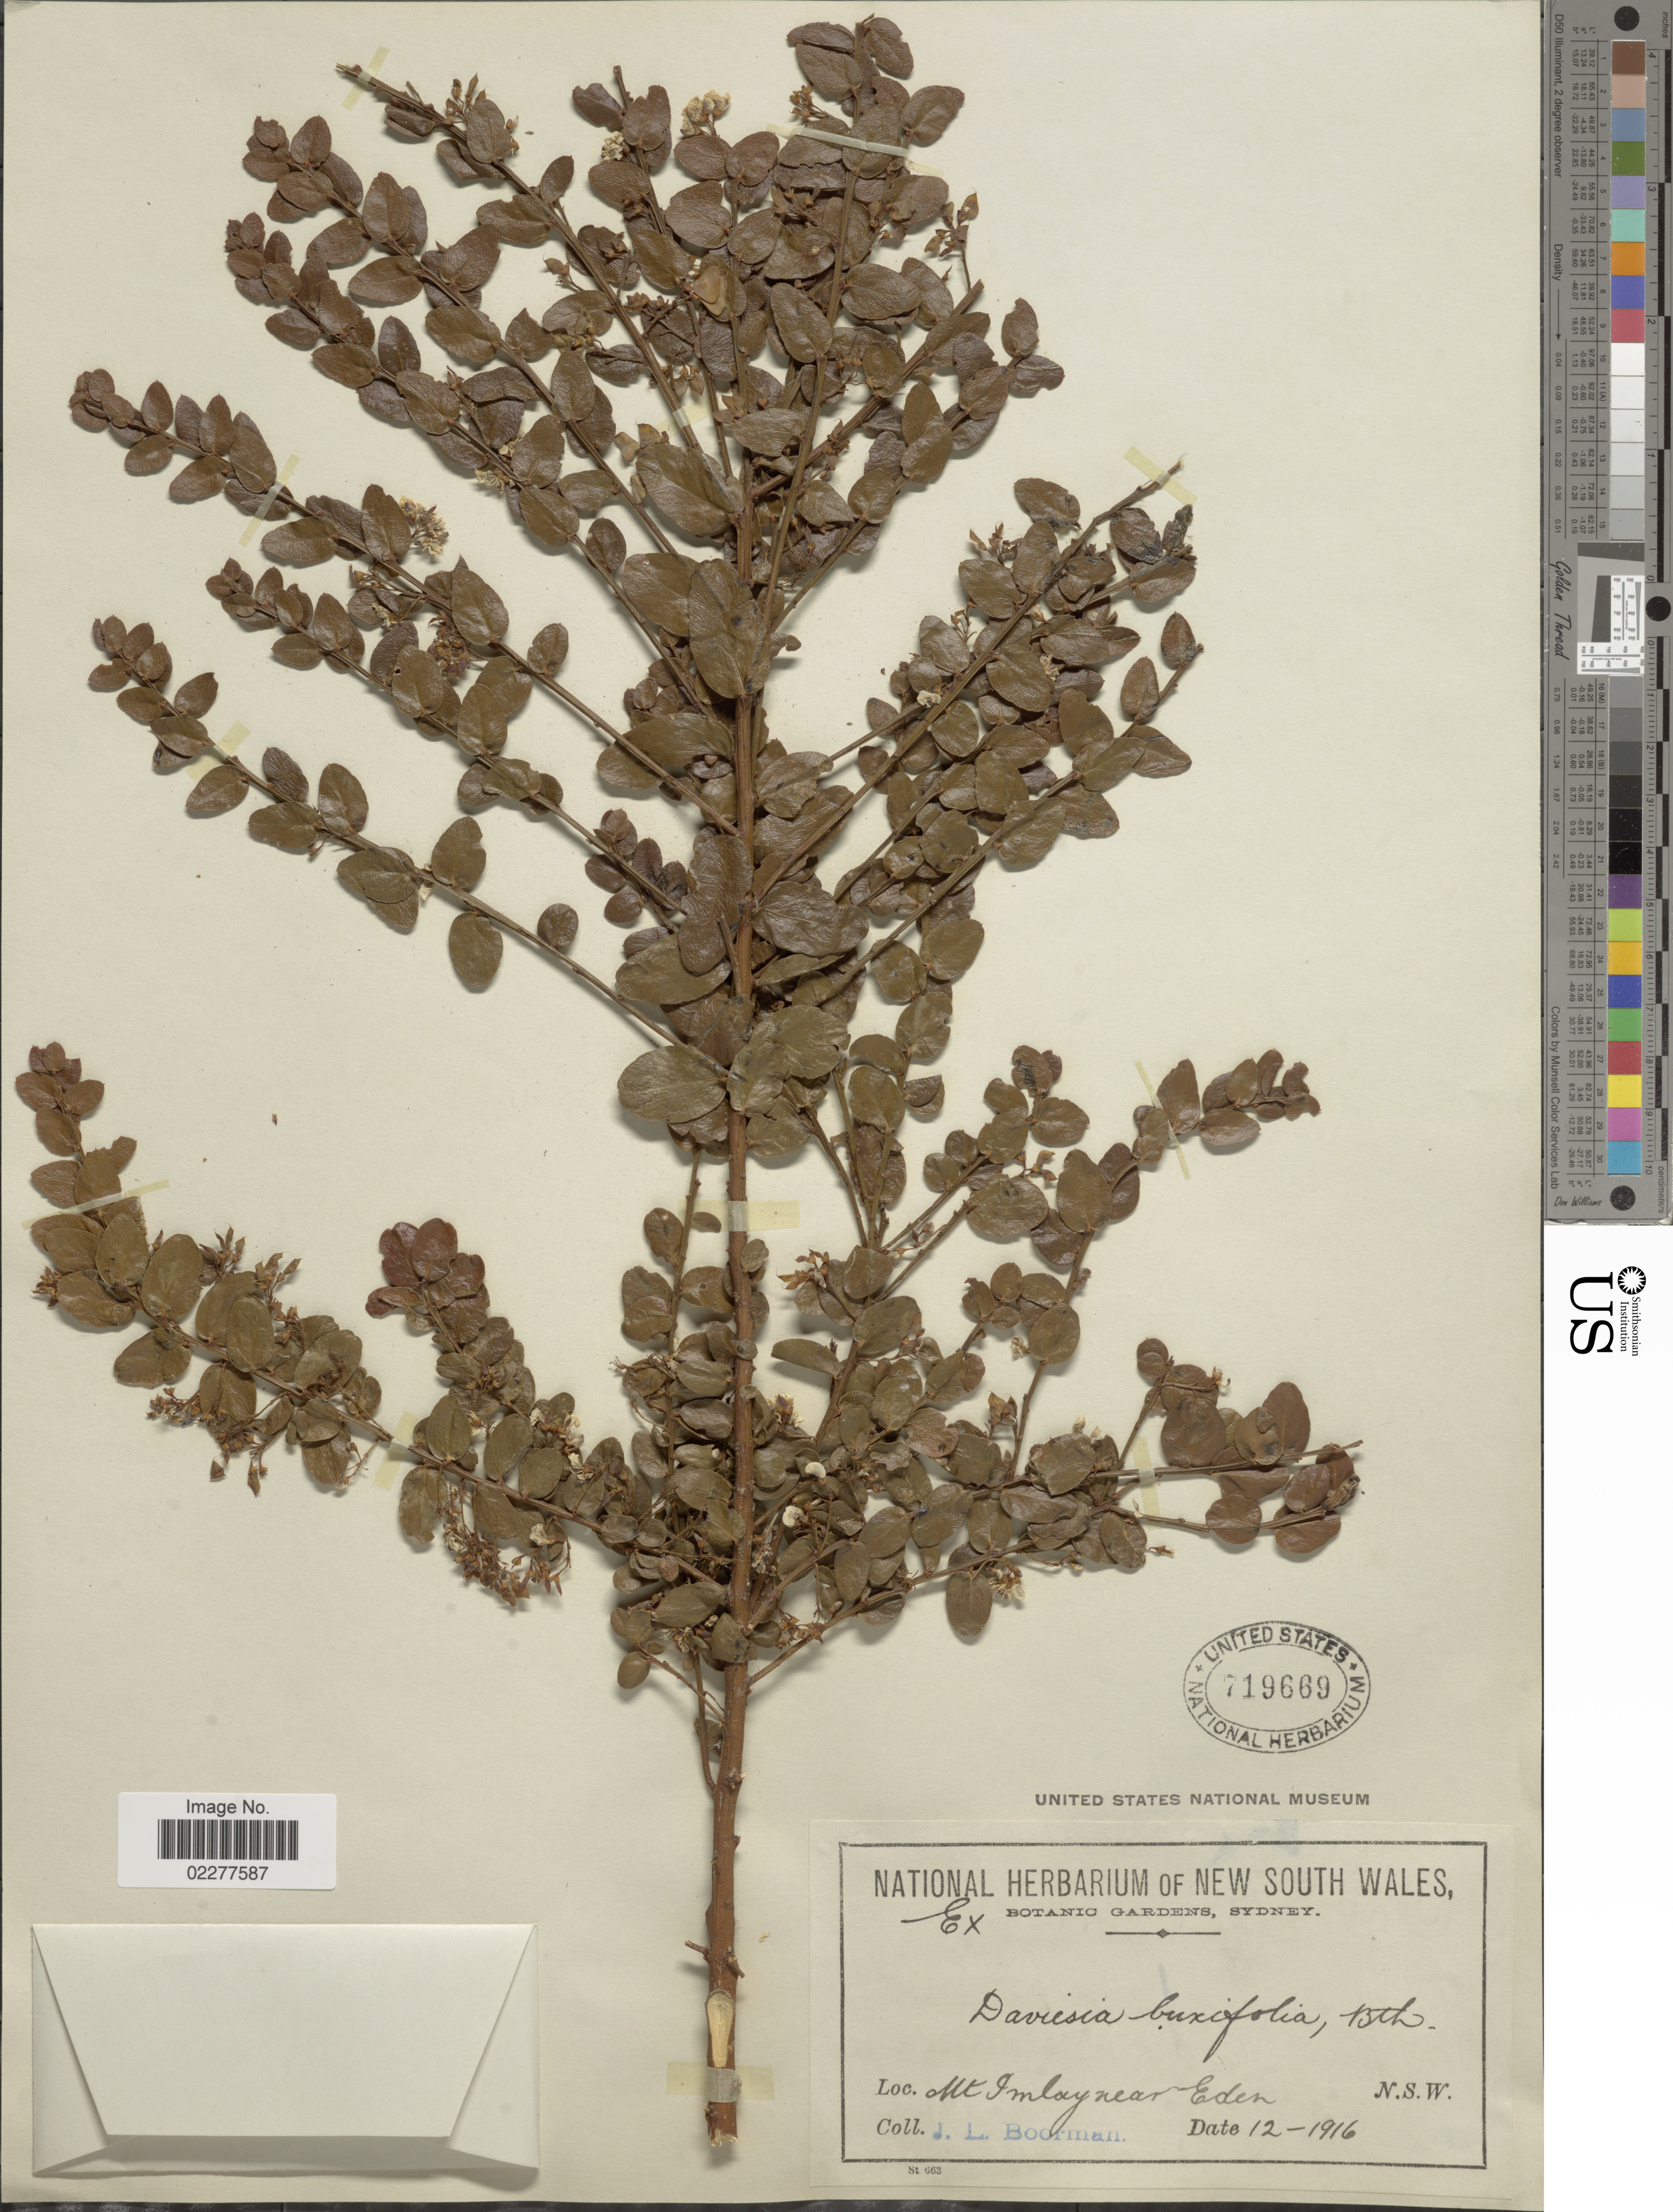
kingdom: Plantae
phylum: Tracheophyta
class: Magnoliopsida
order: Fabales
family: Fabaceae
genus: Daviesia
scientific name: Daviesia buxifolia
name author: Benth.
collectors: J. Boorman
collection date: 1916-12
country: Australia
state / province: New South Wales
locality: Mt Imloy near Eden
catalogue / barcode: US 719669